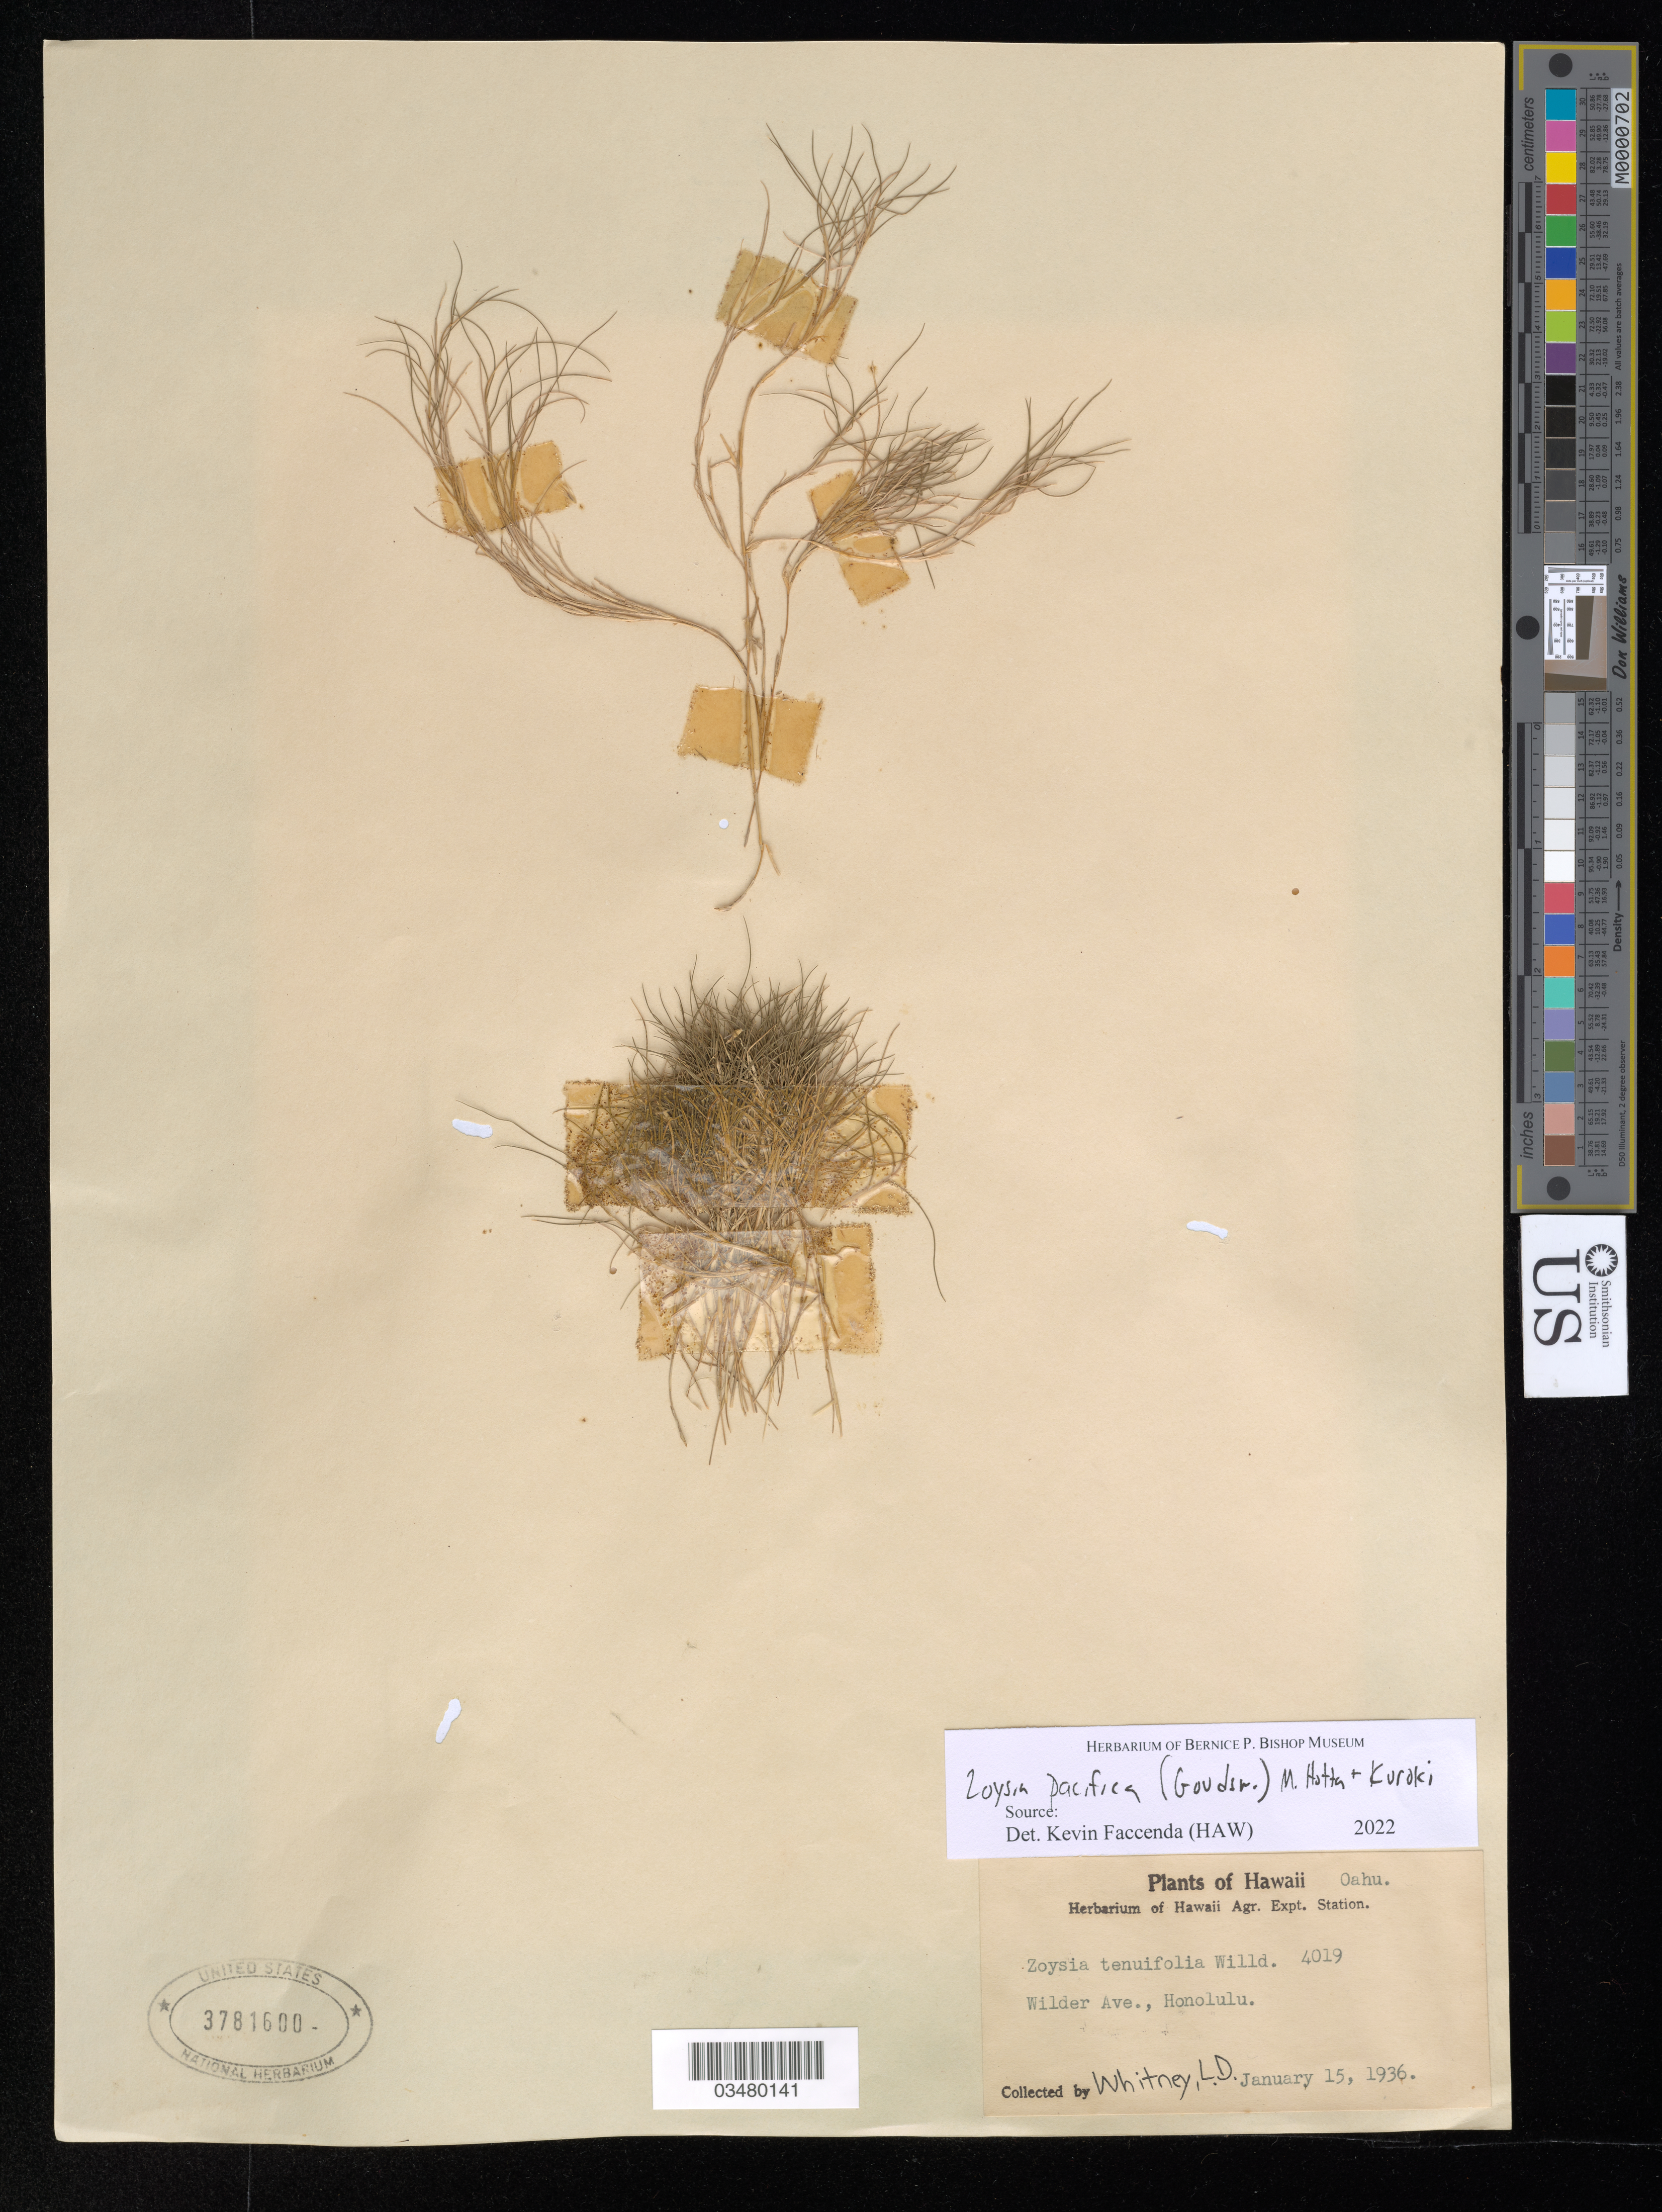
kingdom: Plantae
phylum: Tracheophyta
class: Liliopsida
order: Poales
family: Poaceae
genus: Zoysia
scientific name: Zoysia pacifica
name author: (Goudswaard) M. Hotta & Kuroki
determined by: Faccenda, K.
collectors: L. Whitney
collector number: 4019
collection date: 1936-01-15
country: United States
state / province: Hawaii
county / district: Honolulu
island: Oahu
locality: Wilder Ave., Honolulu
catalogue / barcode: US 3781600